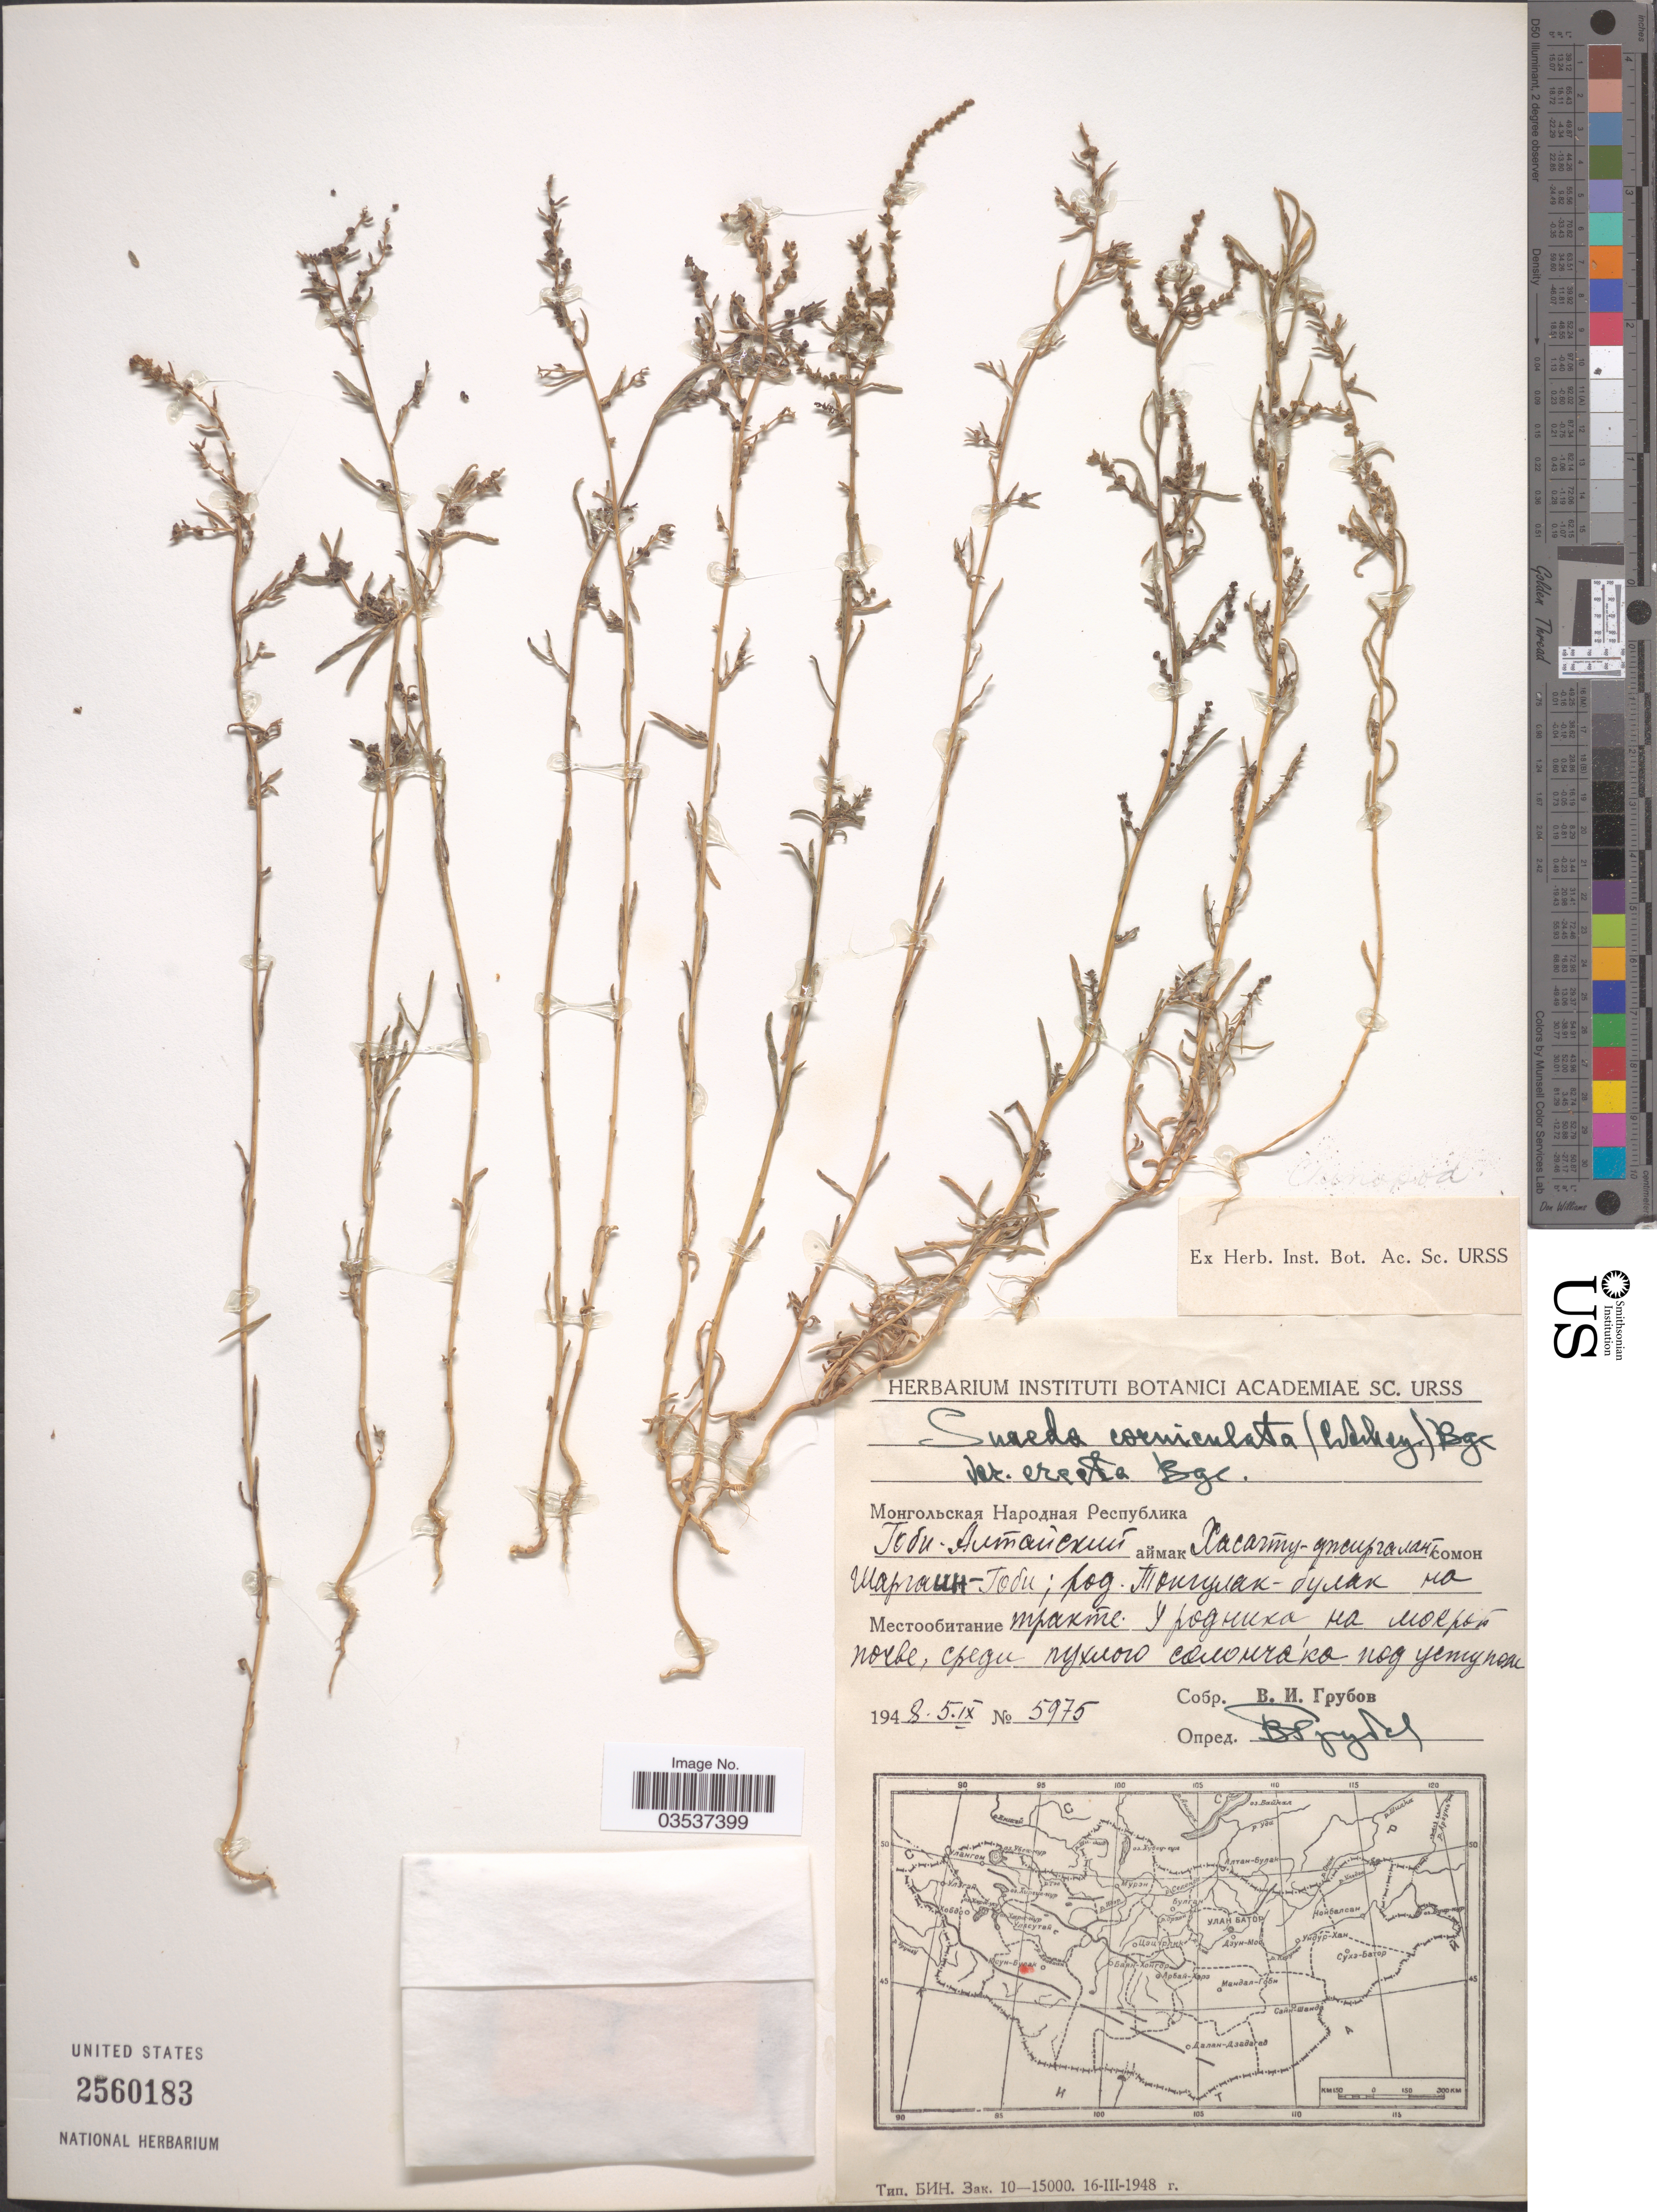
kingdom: Plantae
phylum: Tracheophyta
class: Magnoliopsida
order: Caryophyllales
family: Amaranthaceae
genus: Suaeda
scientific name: Suaeda corniculata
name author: (C.A. Mey.) Bunge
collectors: V. I. Grubov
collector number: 5975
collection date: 1948-09-05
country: Mongolia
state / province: Govi-Altay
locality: Jargalan, Shargain- Gobi.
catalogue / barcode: US 2560183